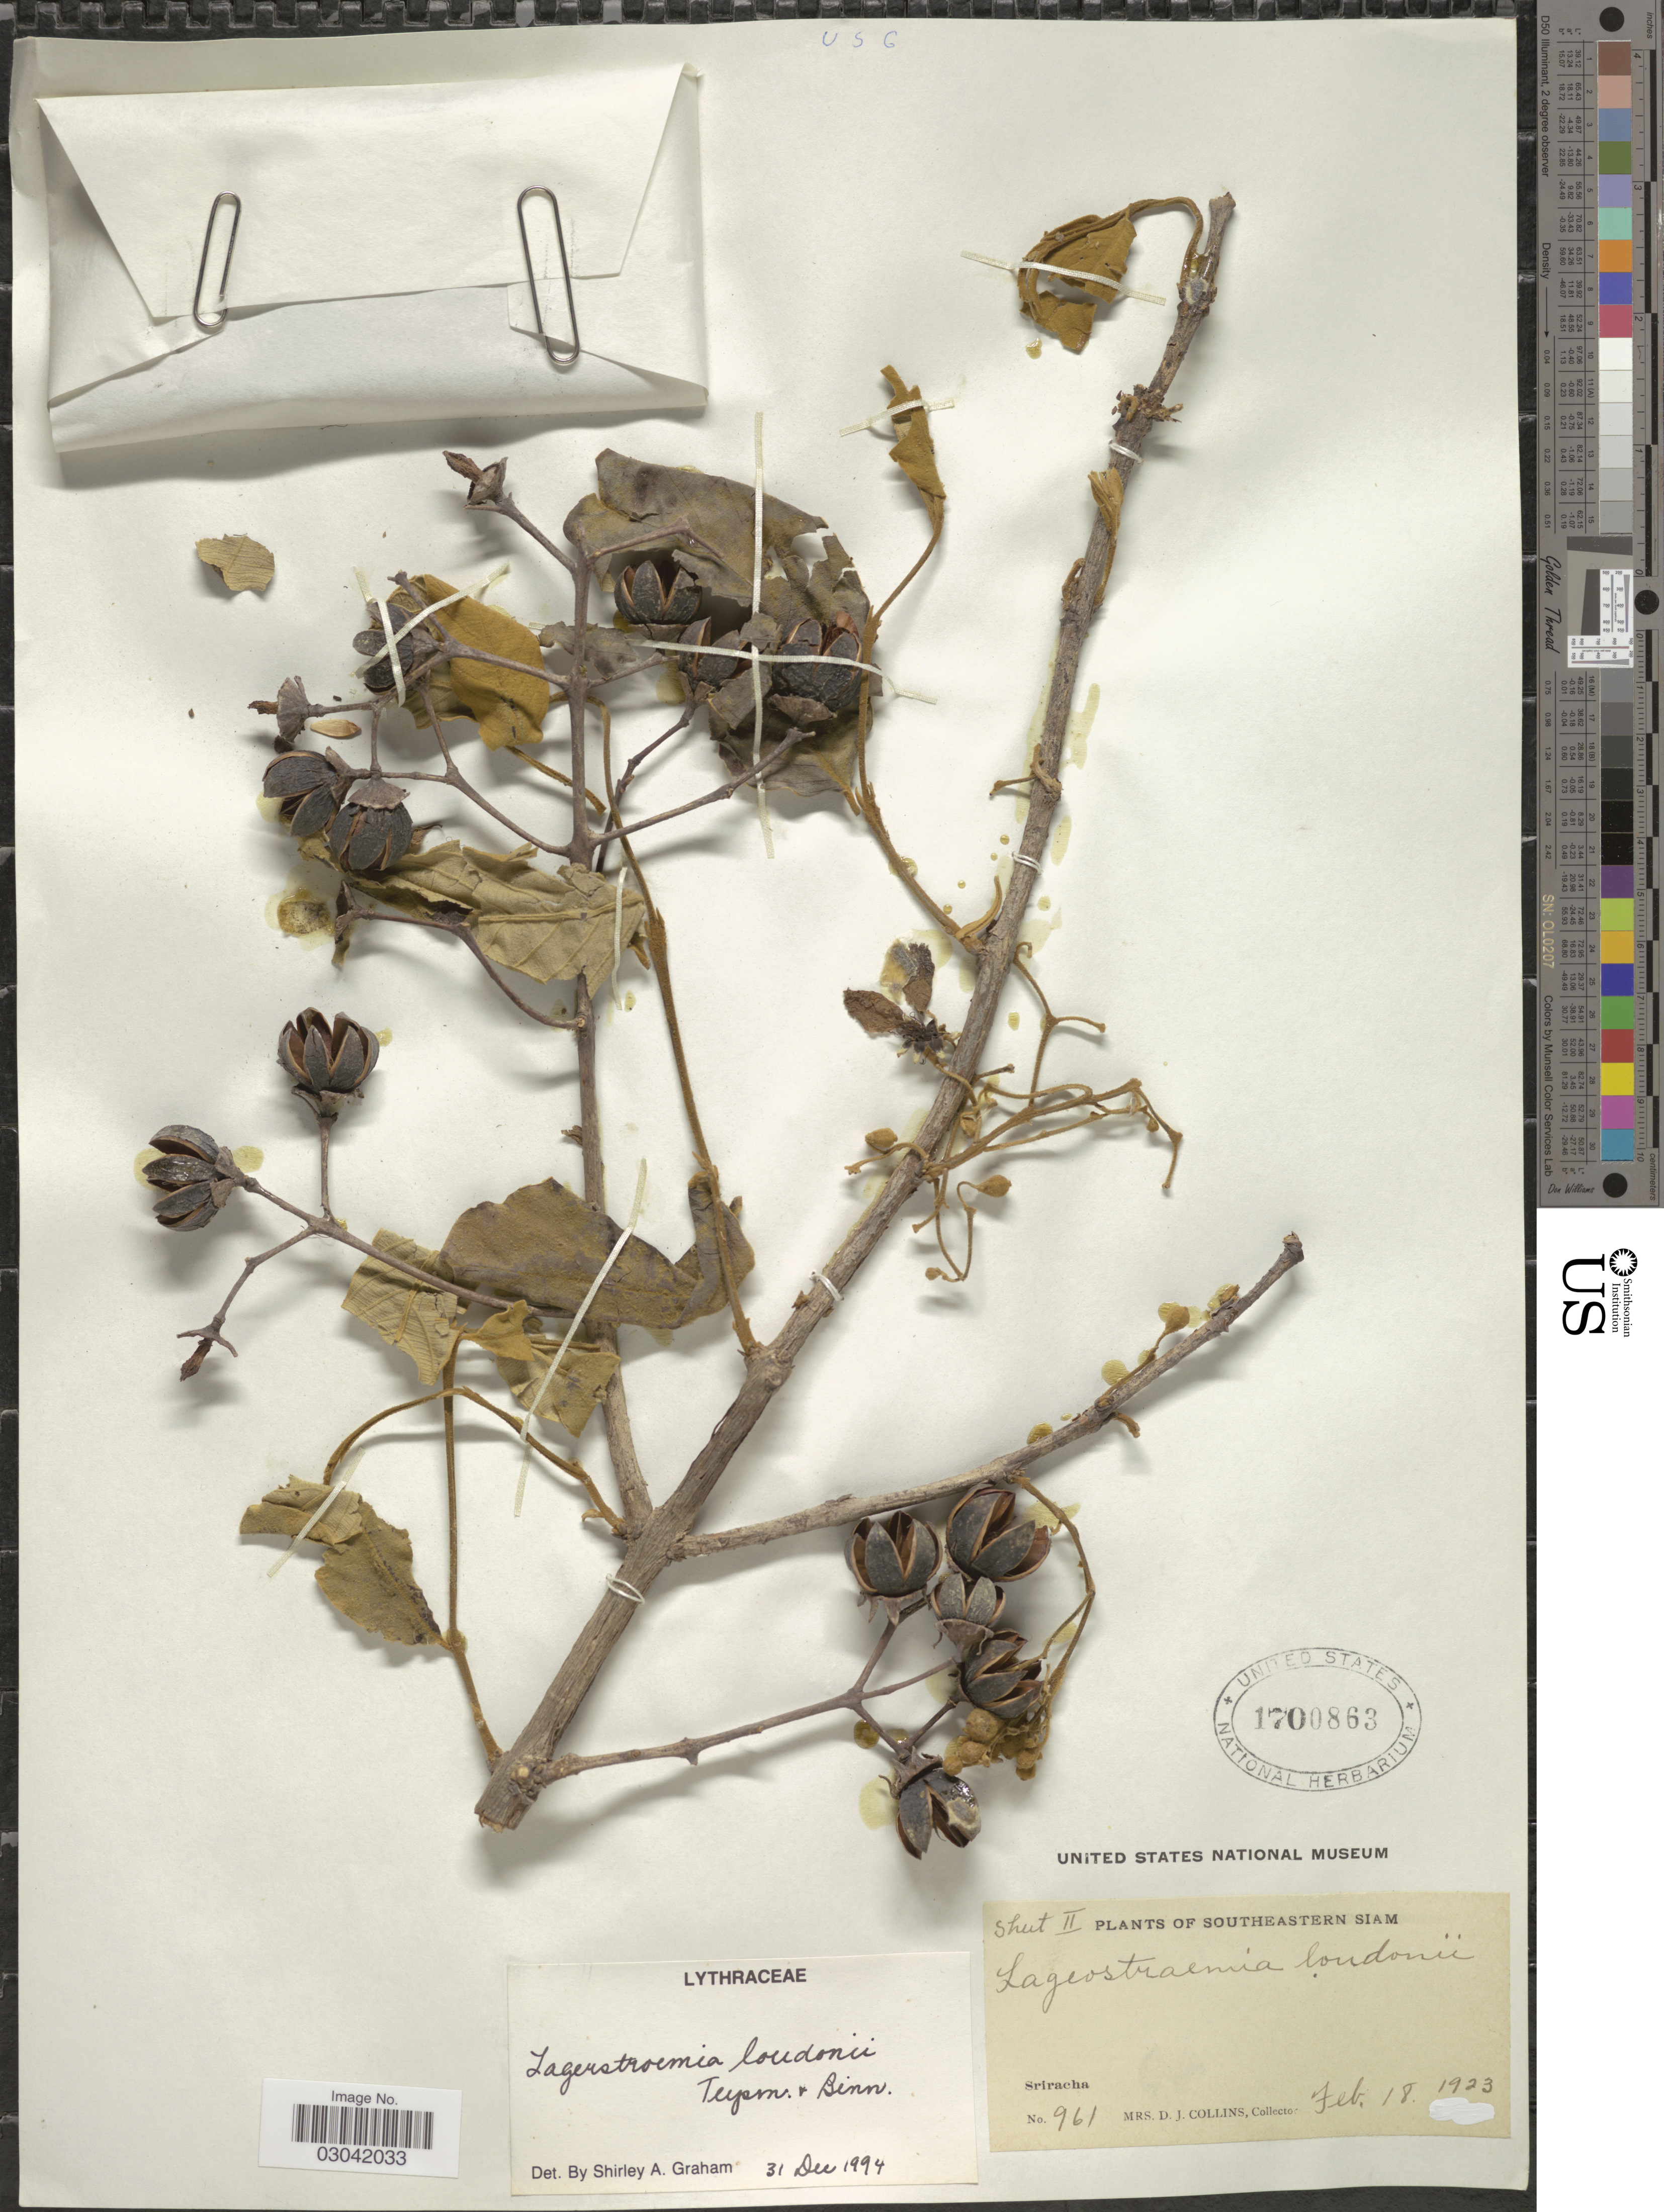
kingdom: Plantae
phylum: Tracheophyta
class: Magnoliopsida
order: Myrtales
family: Lythraceae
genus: Lagerstroemia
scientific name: Lagerstroemia loudonii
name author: Teisjm. & Binn.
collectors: Mrs. D. J. Collins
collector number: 961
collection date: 1923-02-18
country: Thailand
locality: Southeastern Siam. Sriracha.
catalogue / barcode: US 1700863